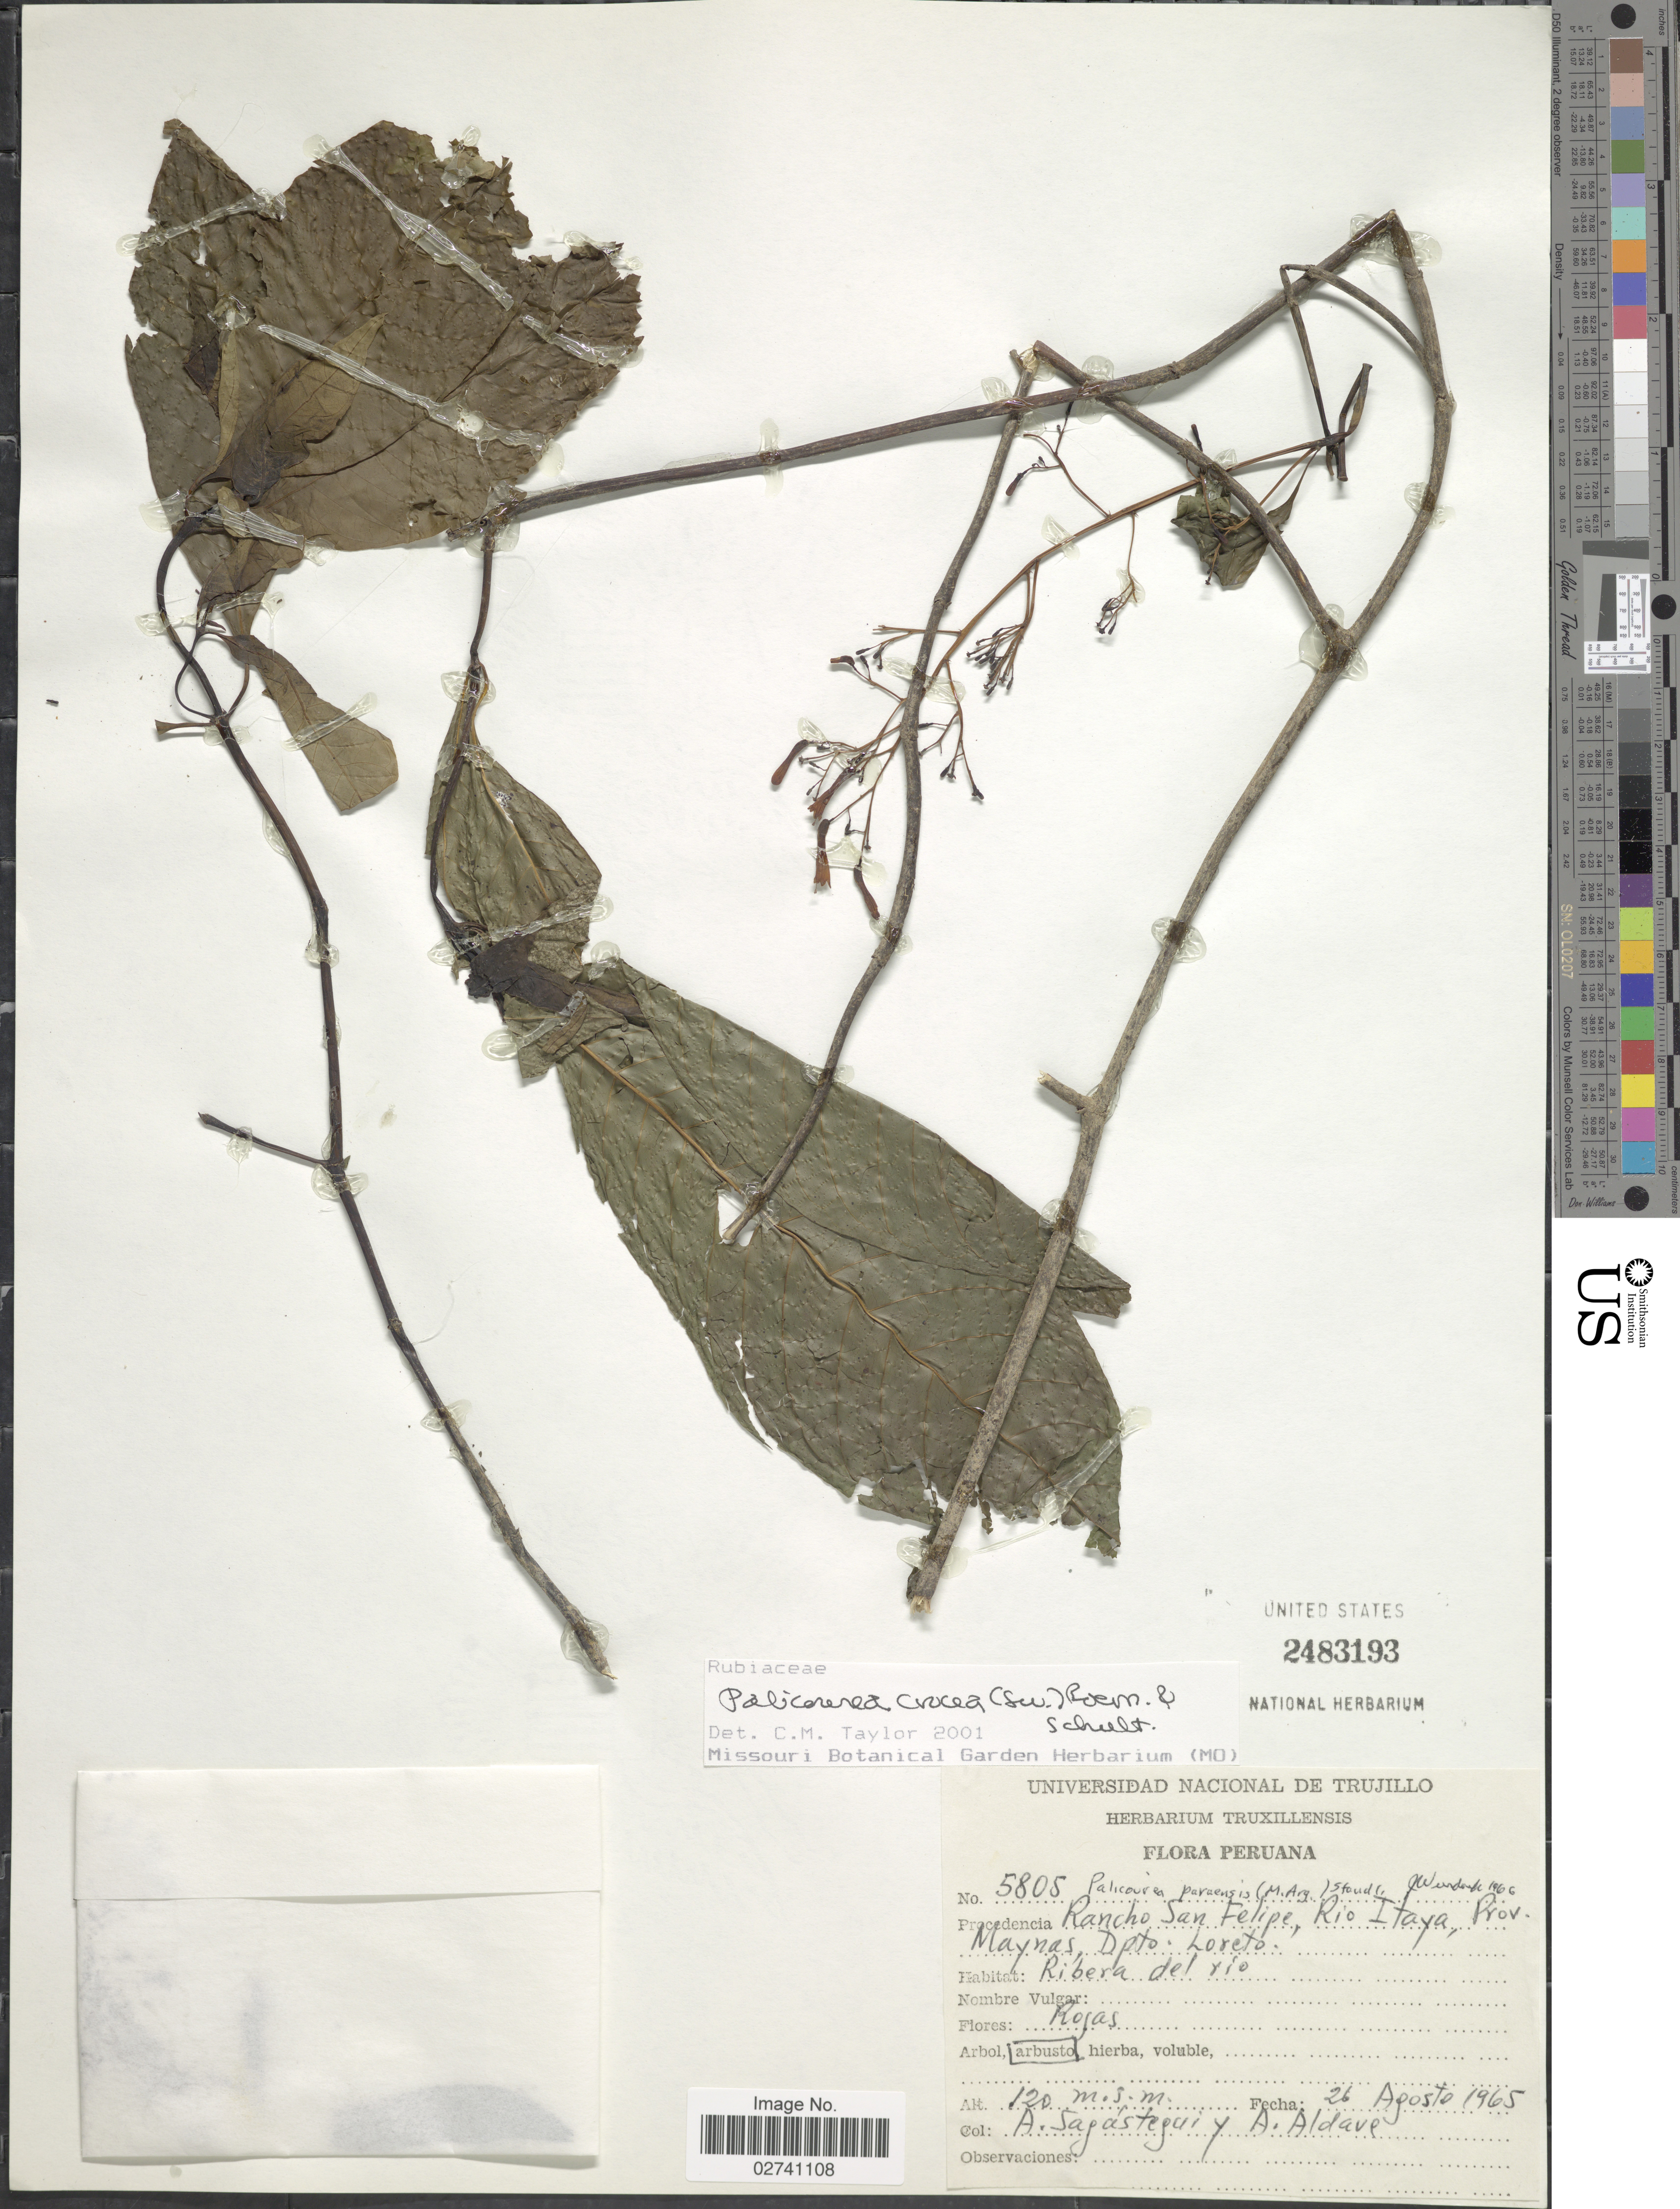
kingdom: Plantae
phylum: Tracheophyta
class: Magnoliopsida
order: Gentianales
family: Rubiaceae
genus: Palicourea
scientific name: Palicourea crocea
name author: (Sw.) Schult.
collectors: A. Sagástegui A. & A. Aldave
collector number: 5805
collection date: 1965-08-26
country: Peru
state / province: Loreto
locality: Rancho San Felipe, Rio Itaya, Prov. Maynas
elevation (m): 120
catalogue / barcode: US 2483193